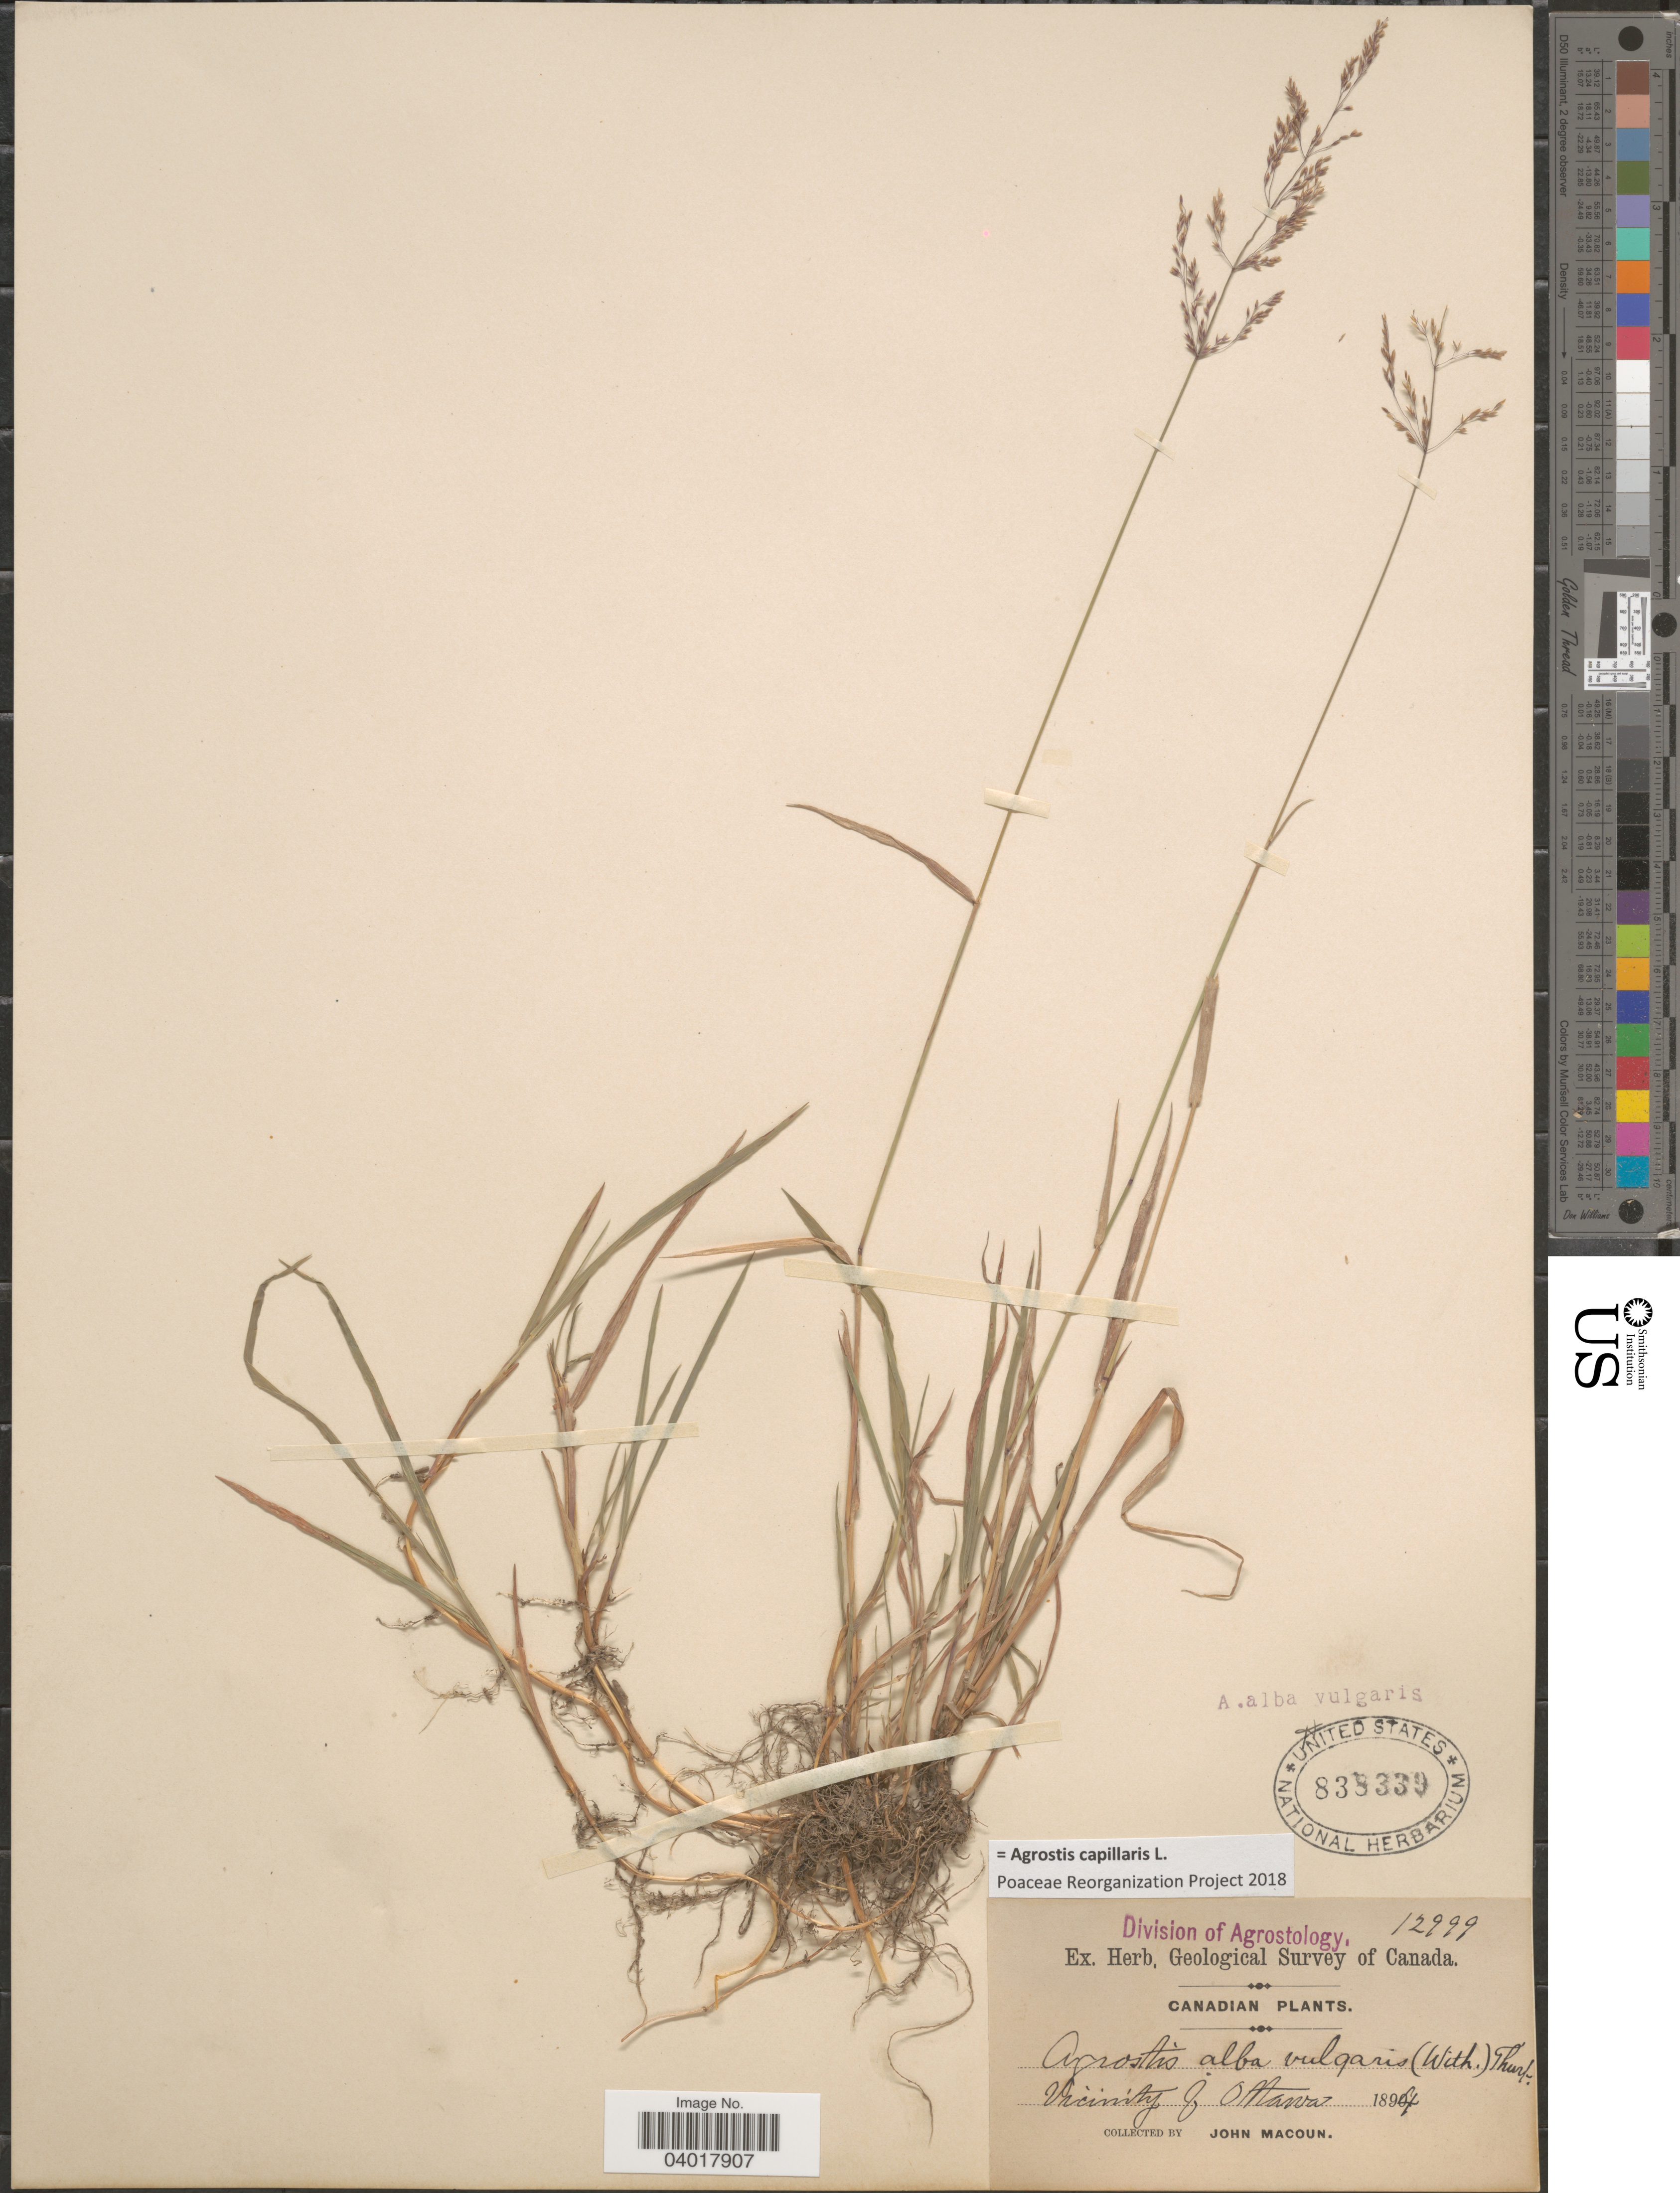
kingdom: Plantae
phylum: Tracheophyta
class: Liliopsida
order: Poales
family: Poaceae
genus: Agrostis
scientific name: Agrostis capillaris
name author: L.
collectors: J. Macoun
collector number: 12999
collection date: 1894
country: Canada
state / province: Ontario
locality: Vicinity of Ottawa.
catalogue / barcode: US 838339